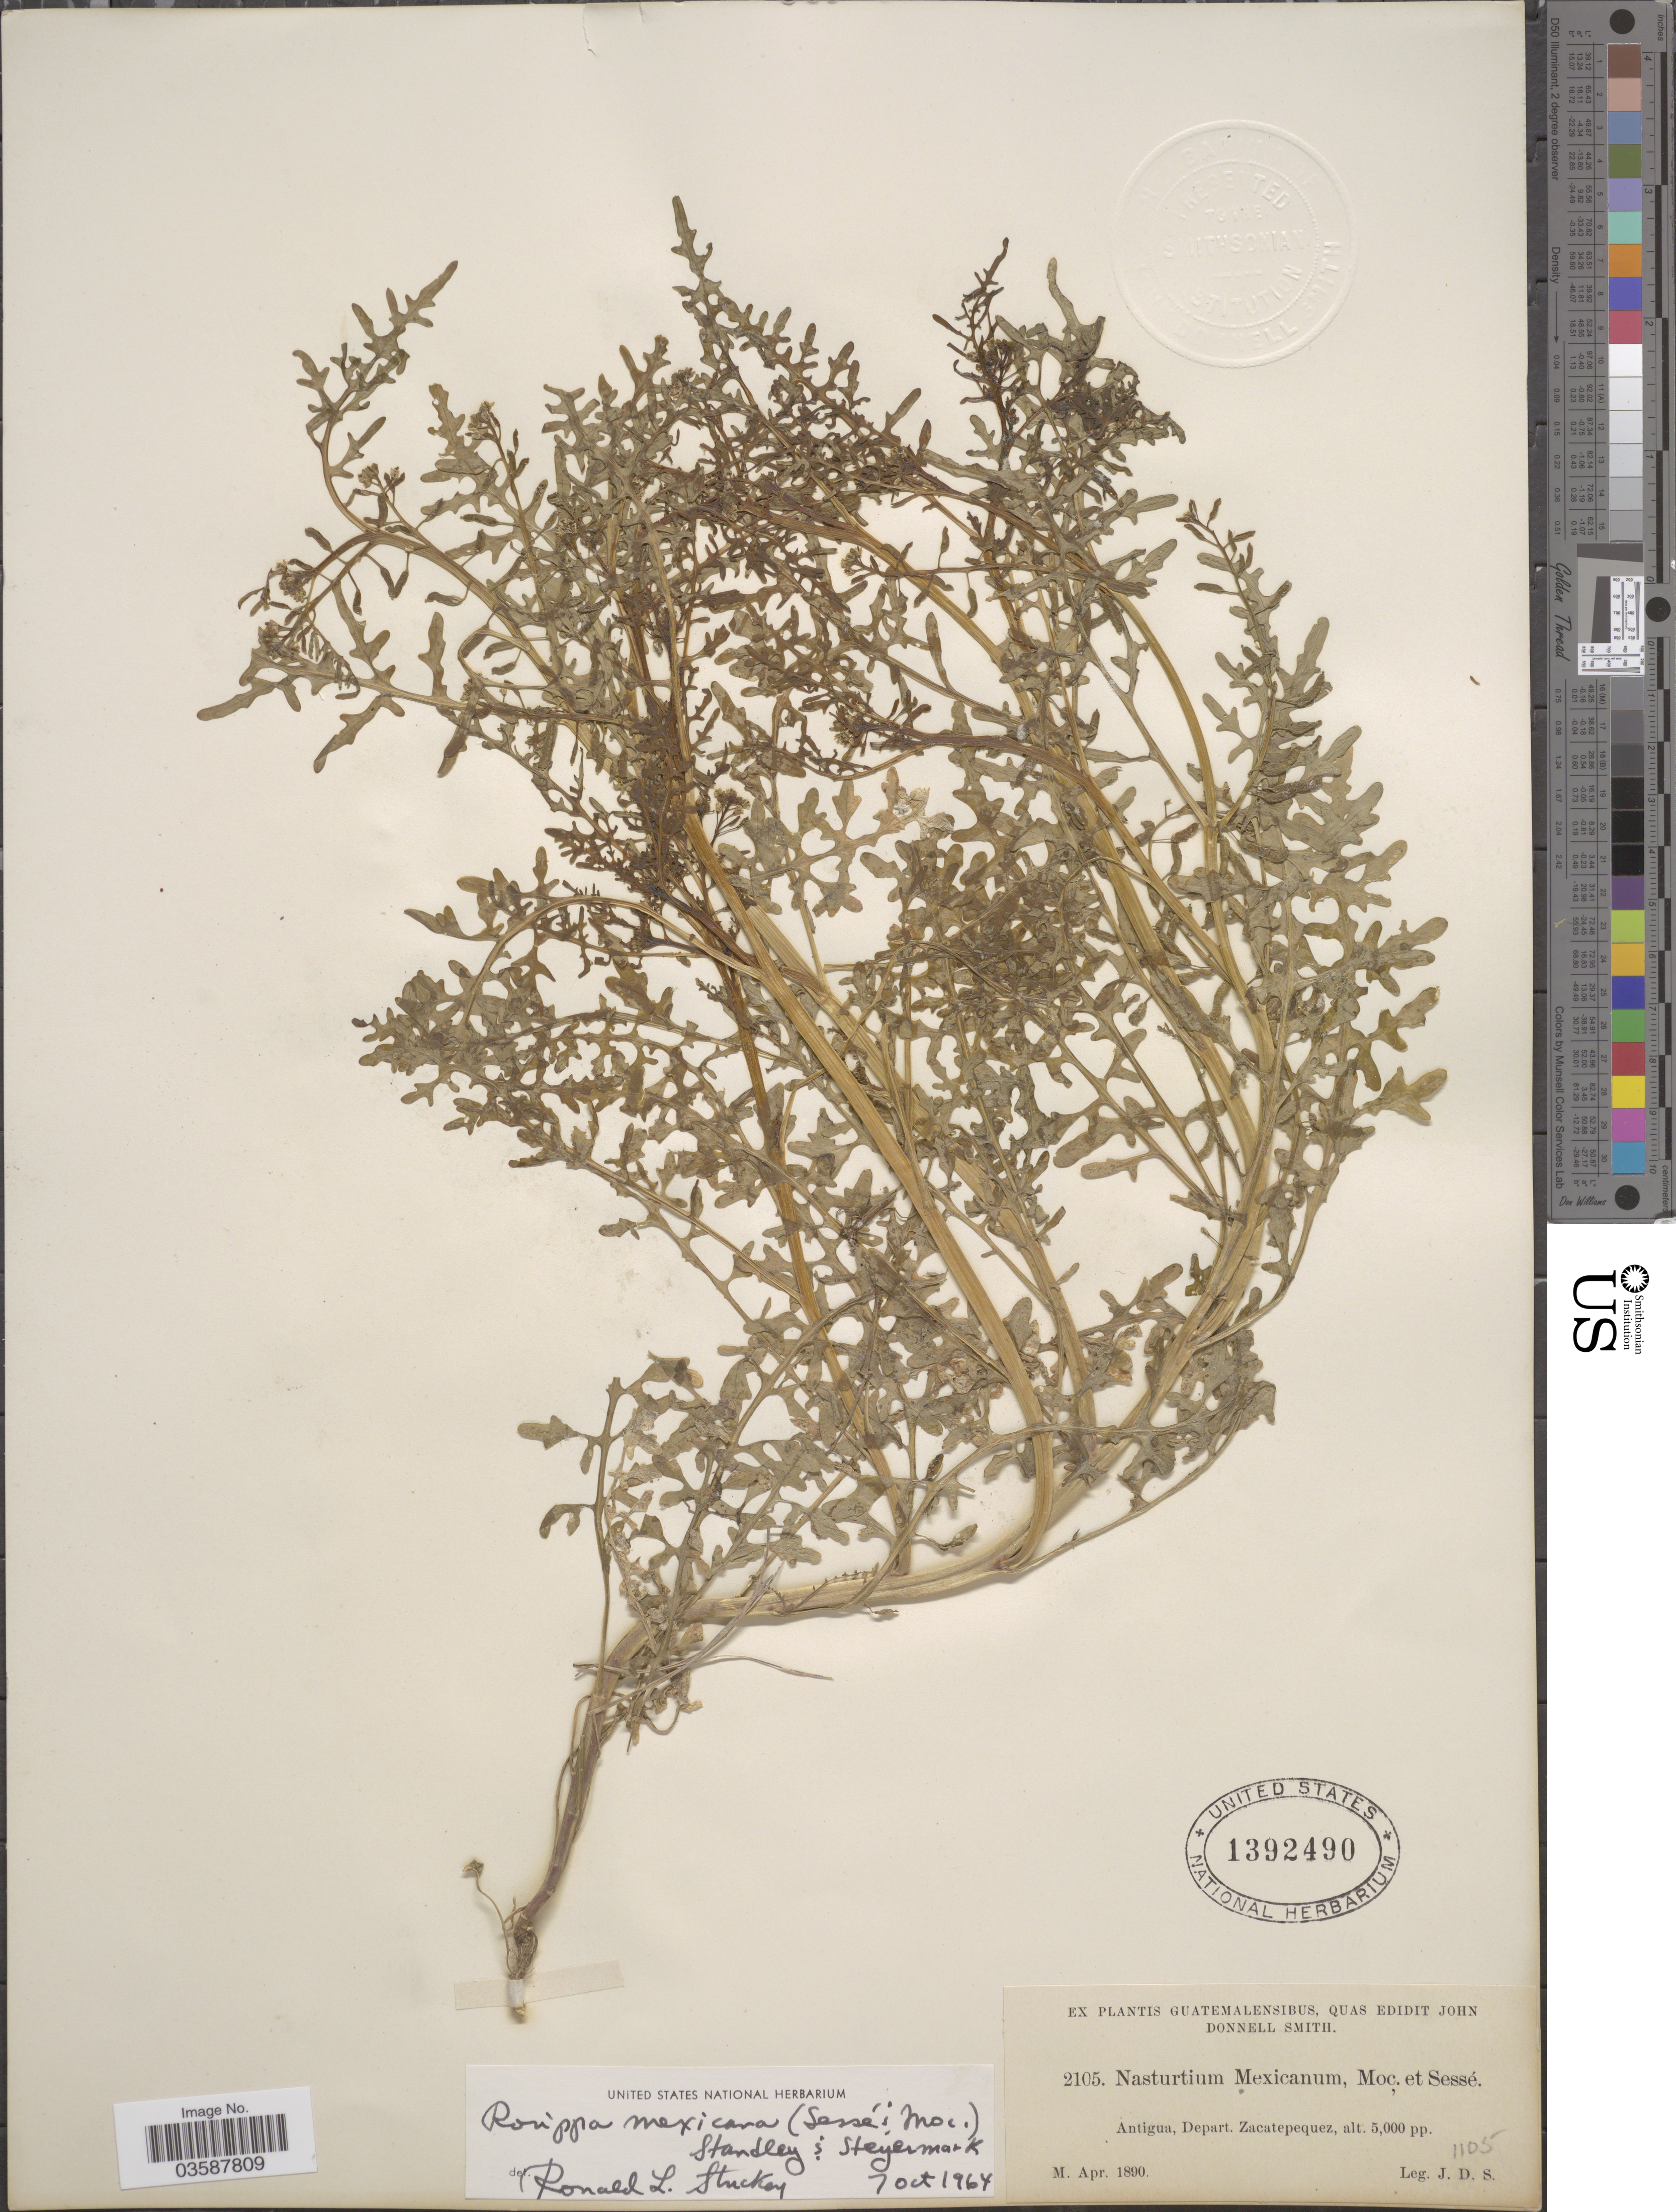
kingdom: Plantae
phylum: Tracheophyta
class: Magnoliopsida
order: Brassicales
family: Brassicaceae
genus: Rorippa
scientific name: Rorippa mexicana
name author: (Moc.) Standl. & Steyerm.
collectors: J. Donnell Smith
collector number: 2105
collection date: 1890-04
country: Guatemala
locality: Antigua, Depart. Zacatepequez.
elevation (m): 1524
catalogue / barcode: US 1392490